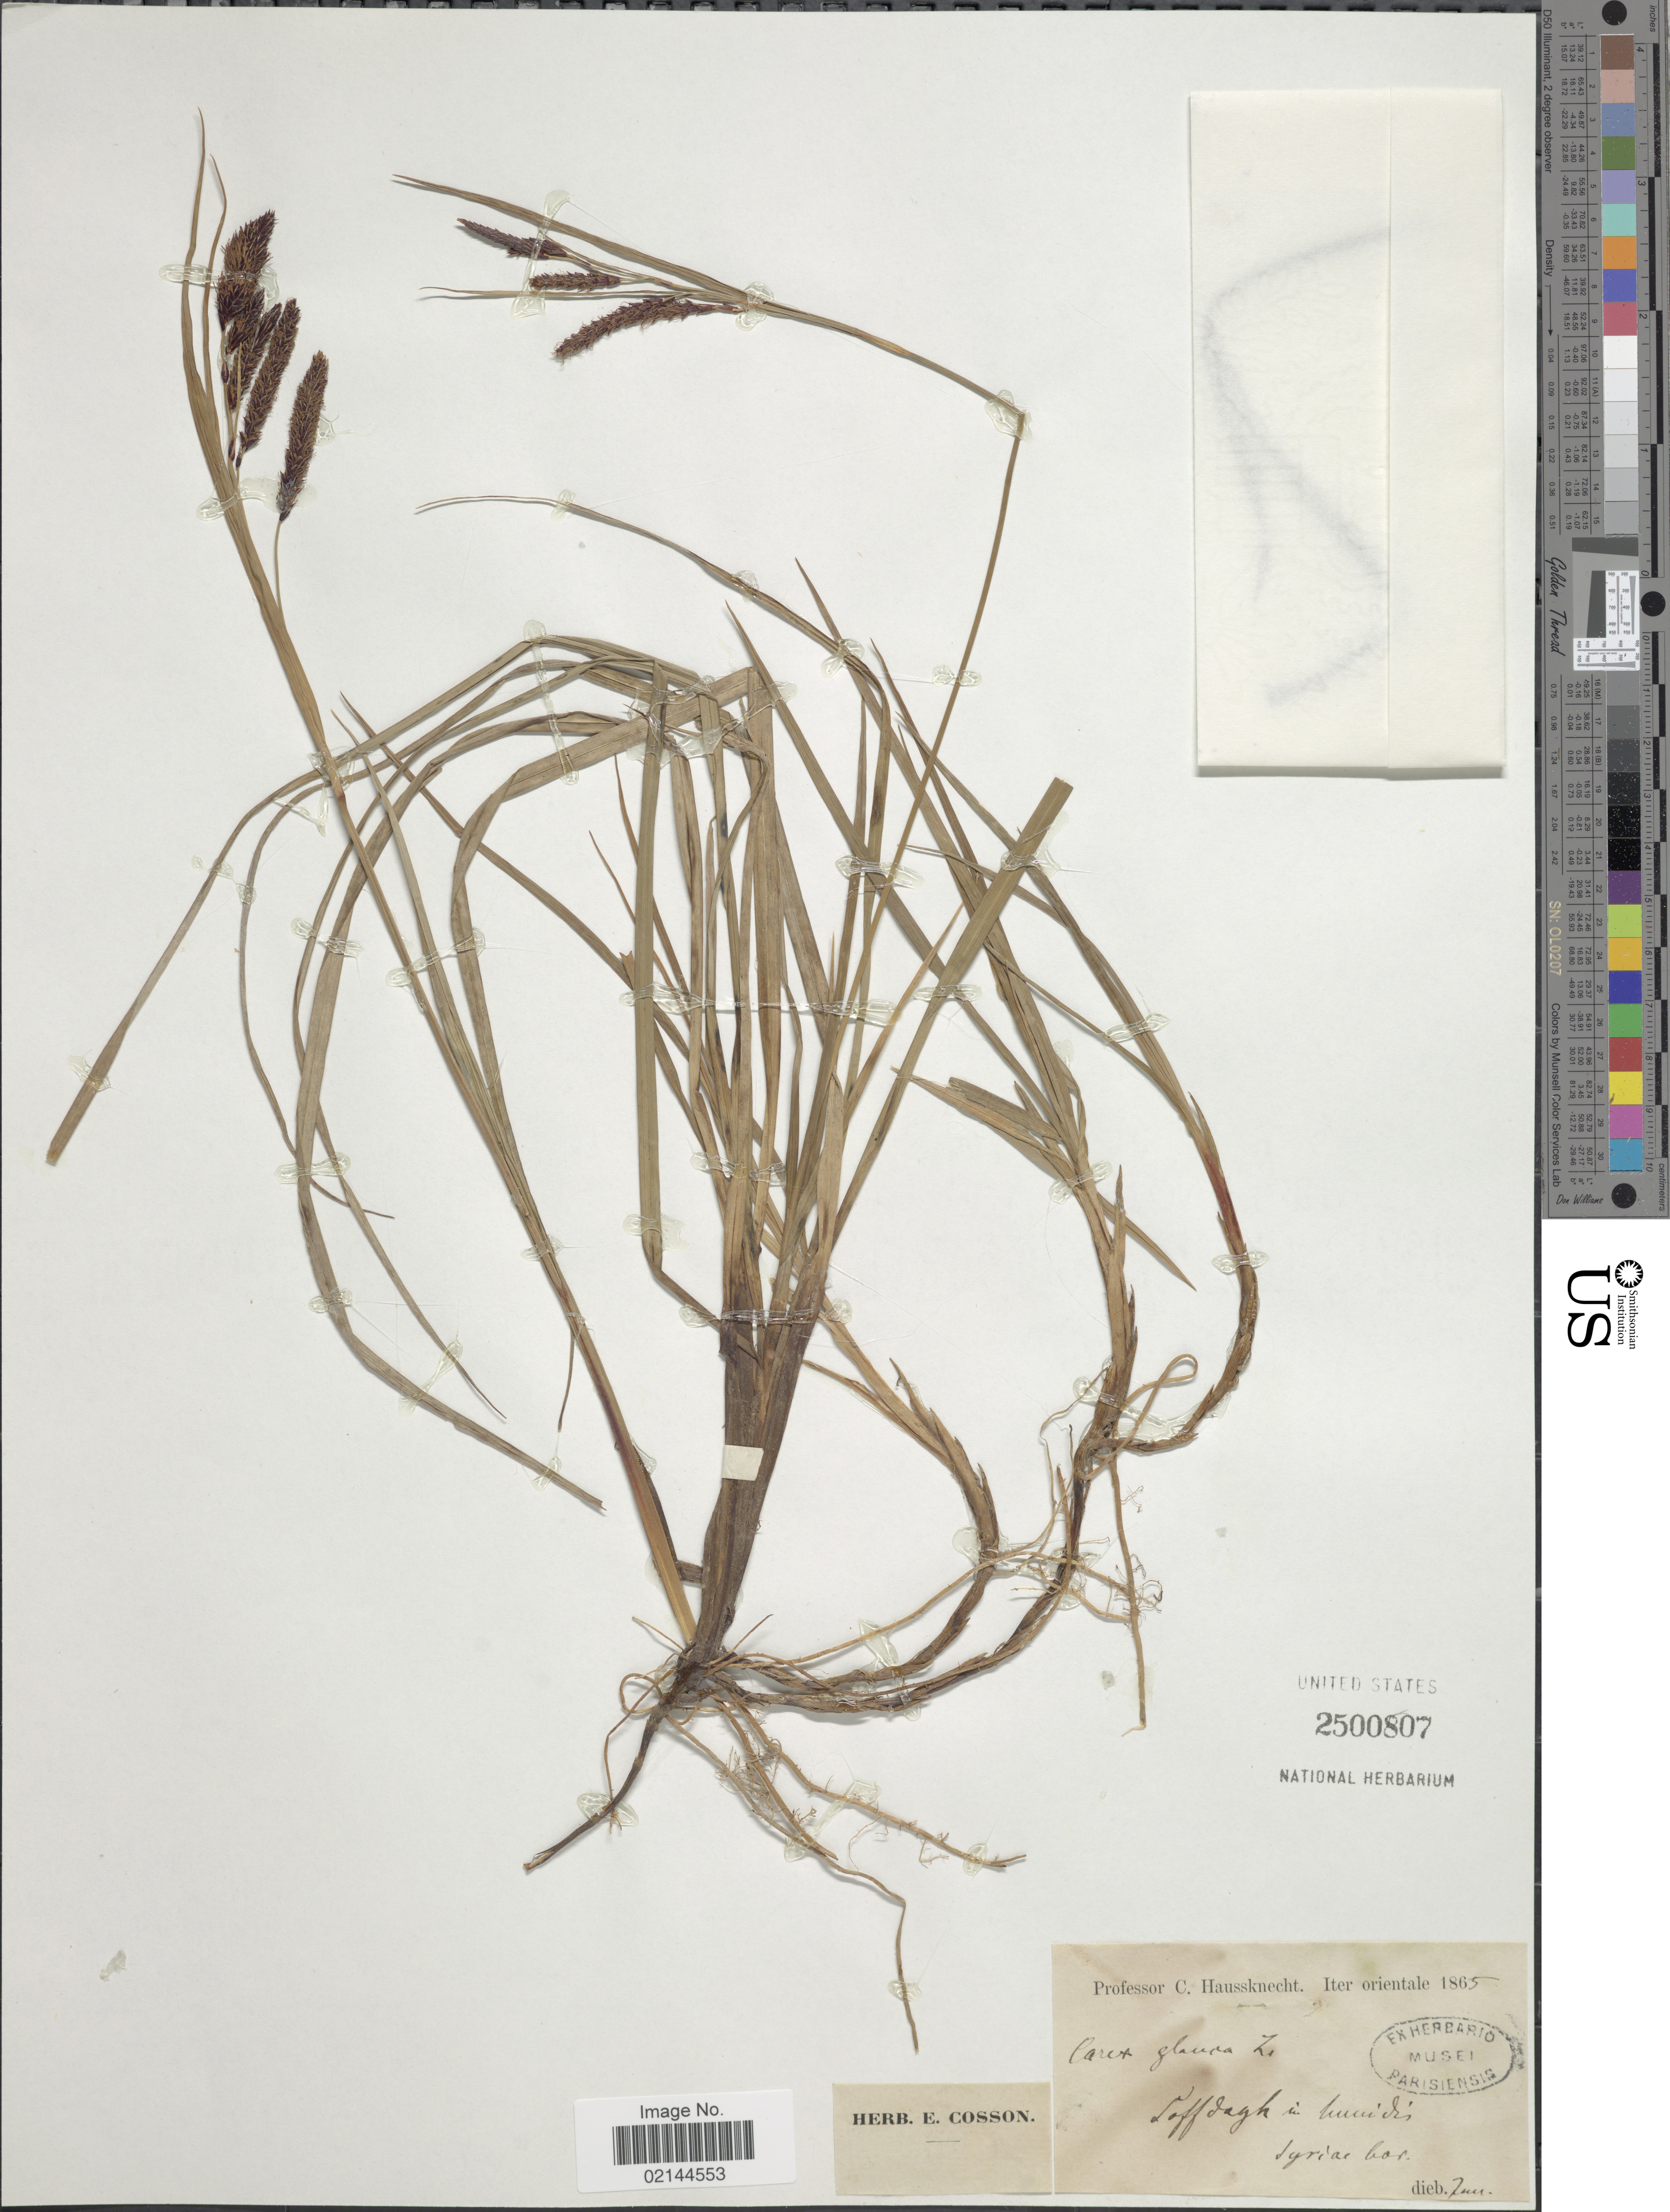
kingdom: Plantae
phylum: Tracheophyta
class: Liliopsida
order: Poales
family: Cyperaceae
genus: Carex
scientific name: Carex flacca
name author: Schreb.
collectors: C. Haussknecht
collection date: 1865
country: Syria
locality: Iter Orientale. Loffdagh in humidis Syriae bor.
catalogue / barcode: US 2500807